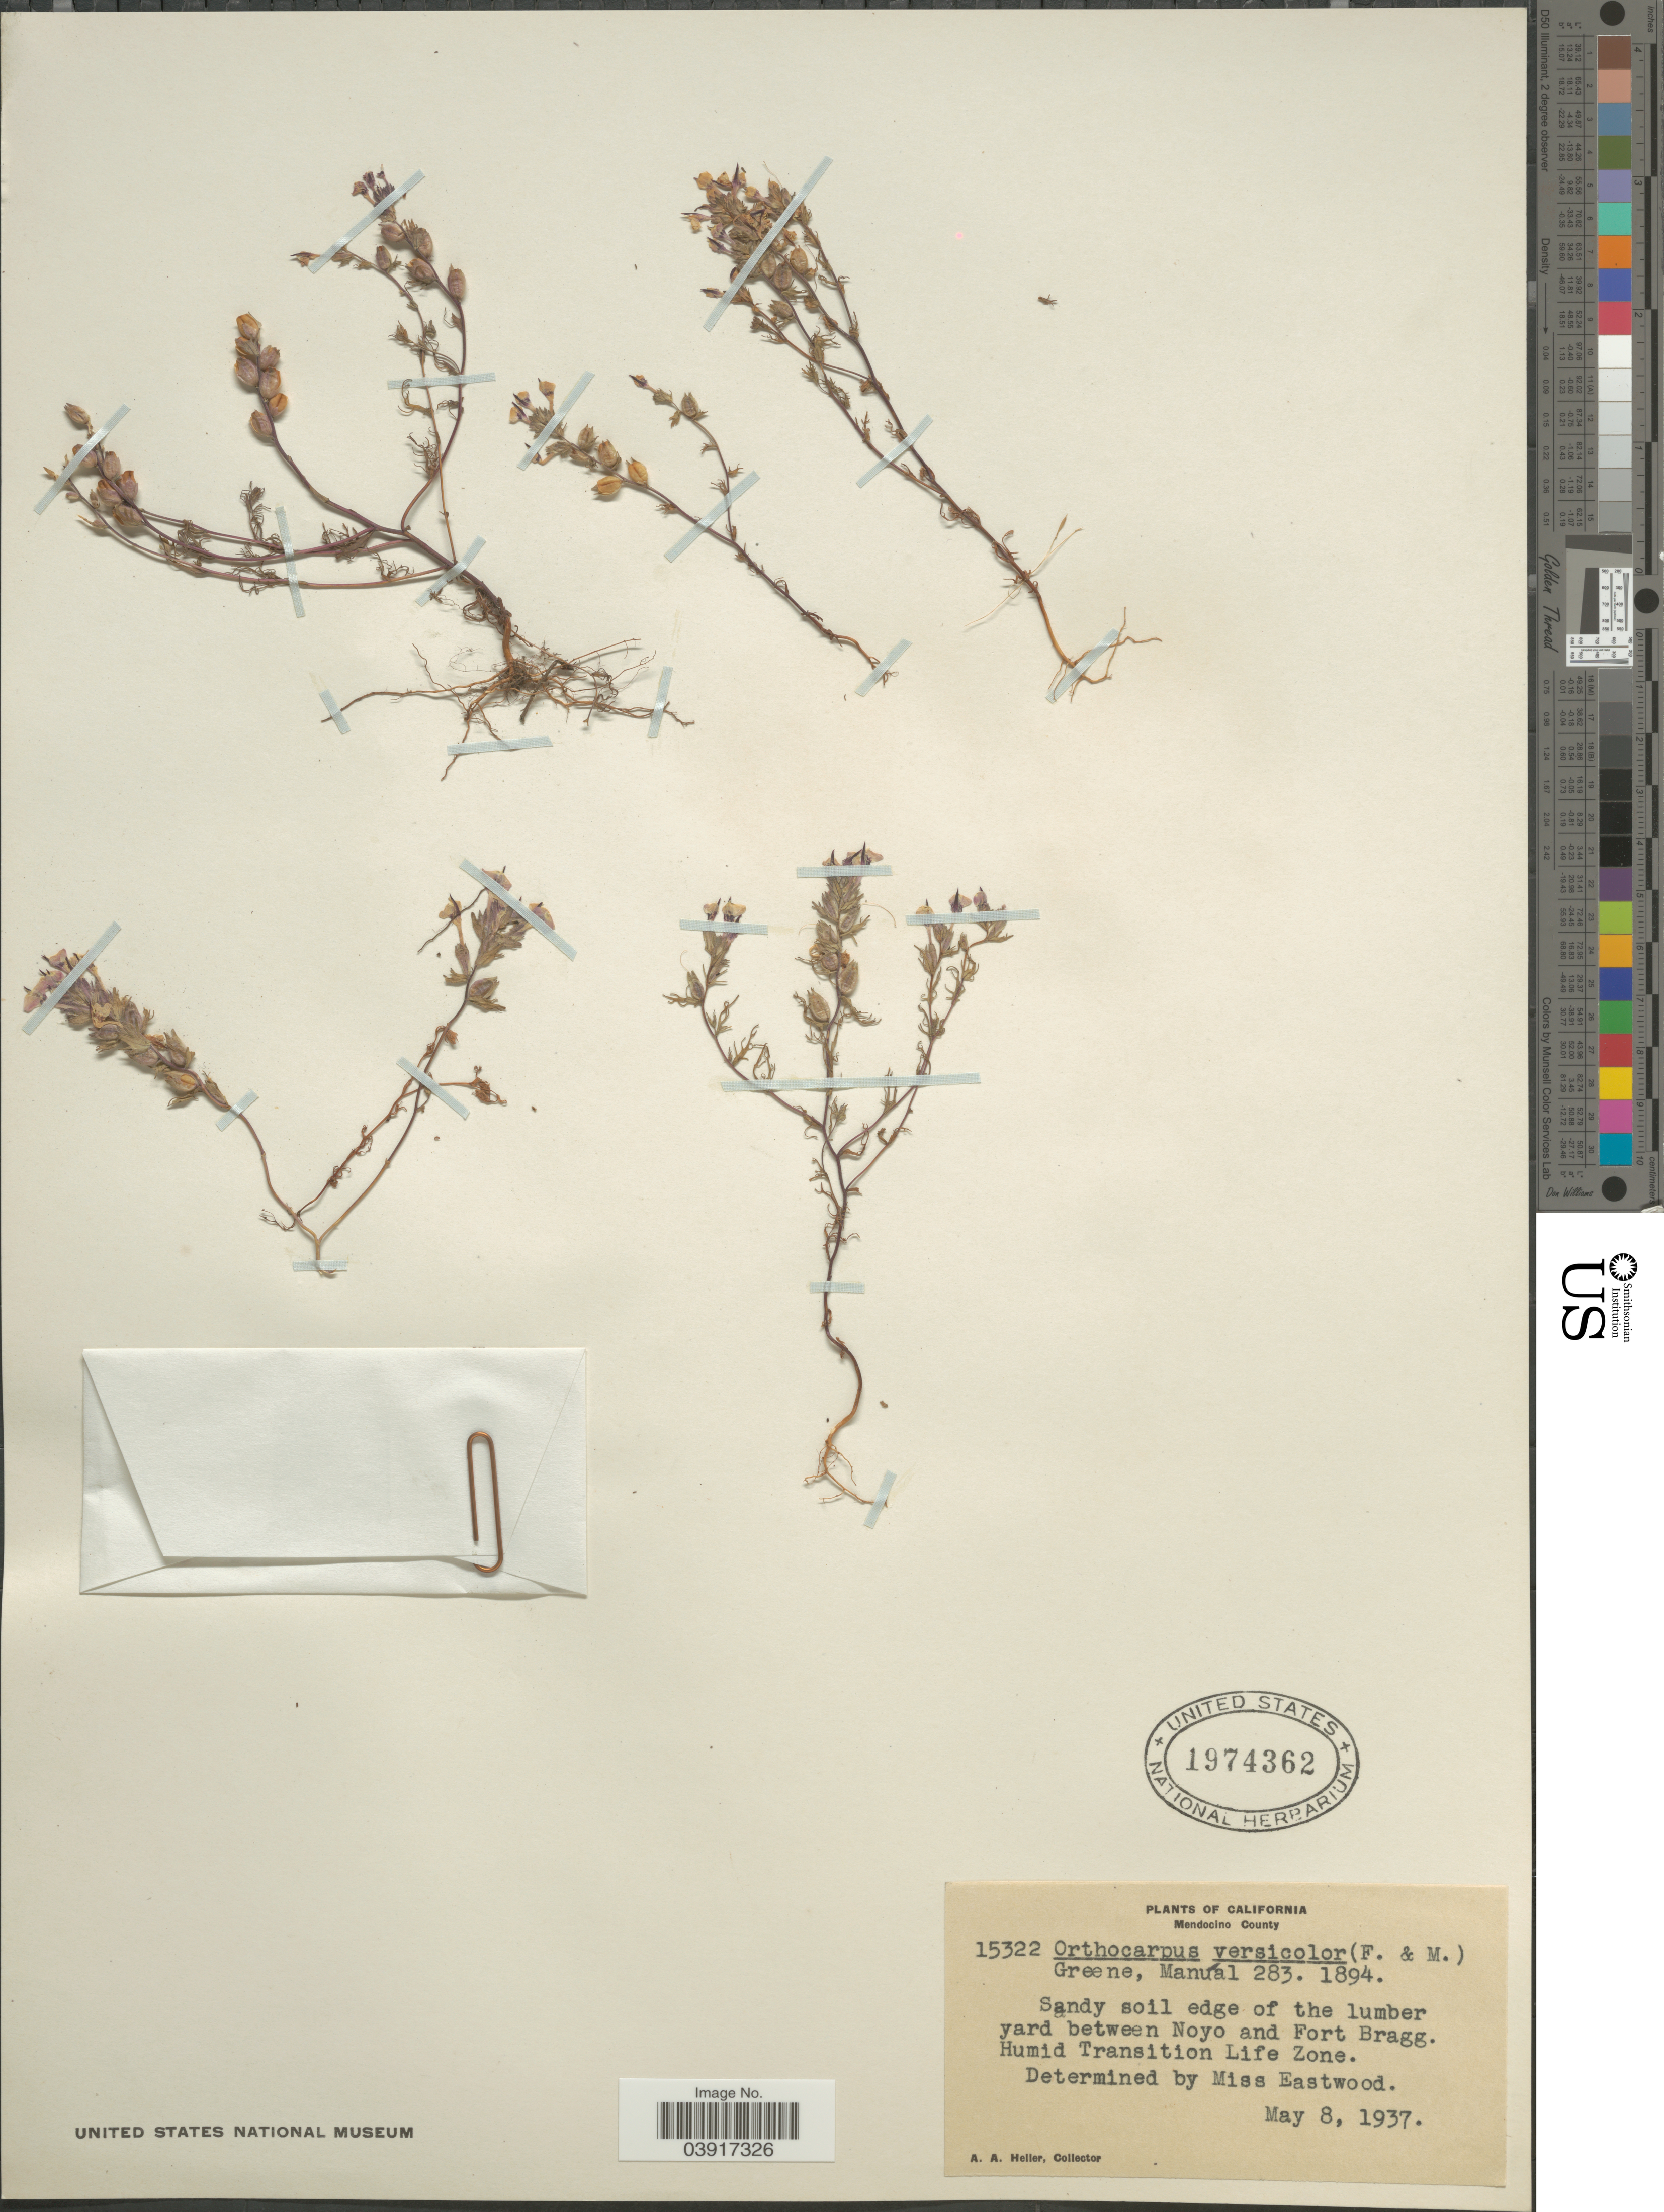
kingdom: Plantae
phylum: Tracheophyta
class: Magnoliopsida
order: Lamiales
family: Orobanchaceae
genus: Orthocarpus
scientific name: Orthocarpus erianthus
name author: Benth.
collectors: A. A. Heller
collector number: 15322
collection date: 1937-05-08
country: United States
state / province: California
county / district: Mendocino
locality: Mendocino County. Sandy soil edge of the lumber yard between Noyo and Fort Bragg. Humid Transition Life Zone.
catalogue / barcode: US 1974362